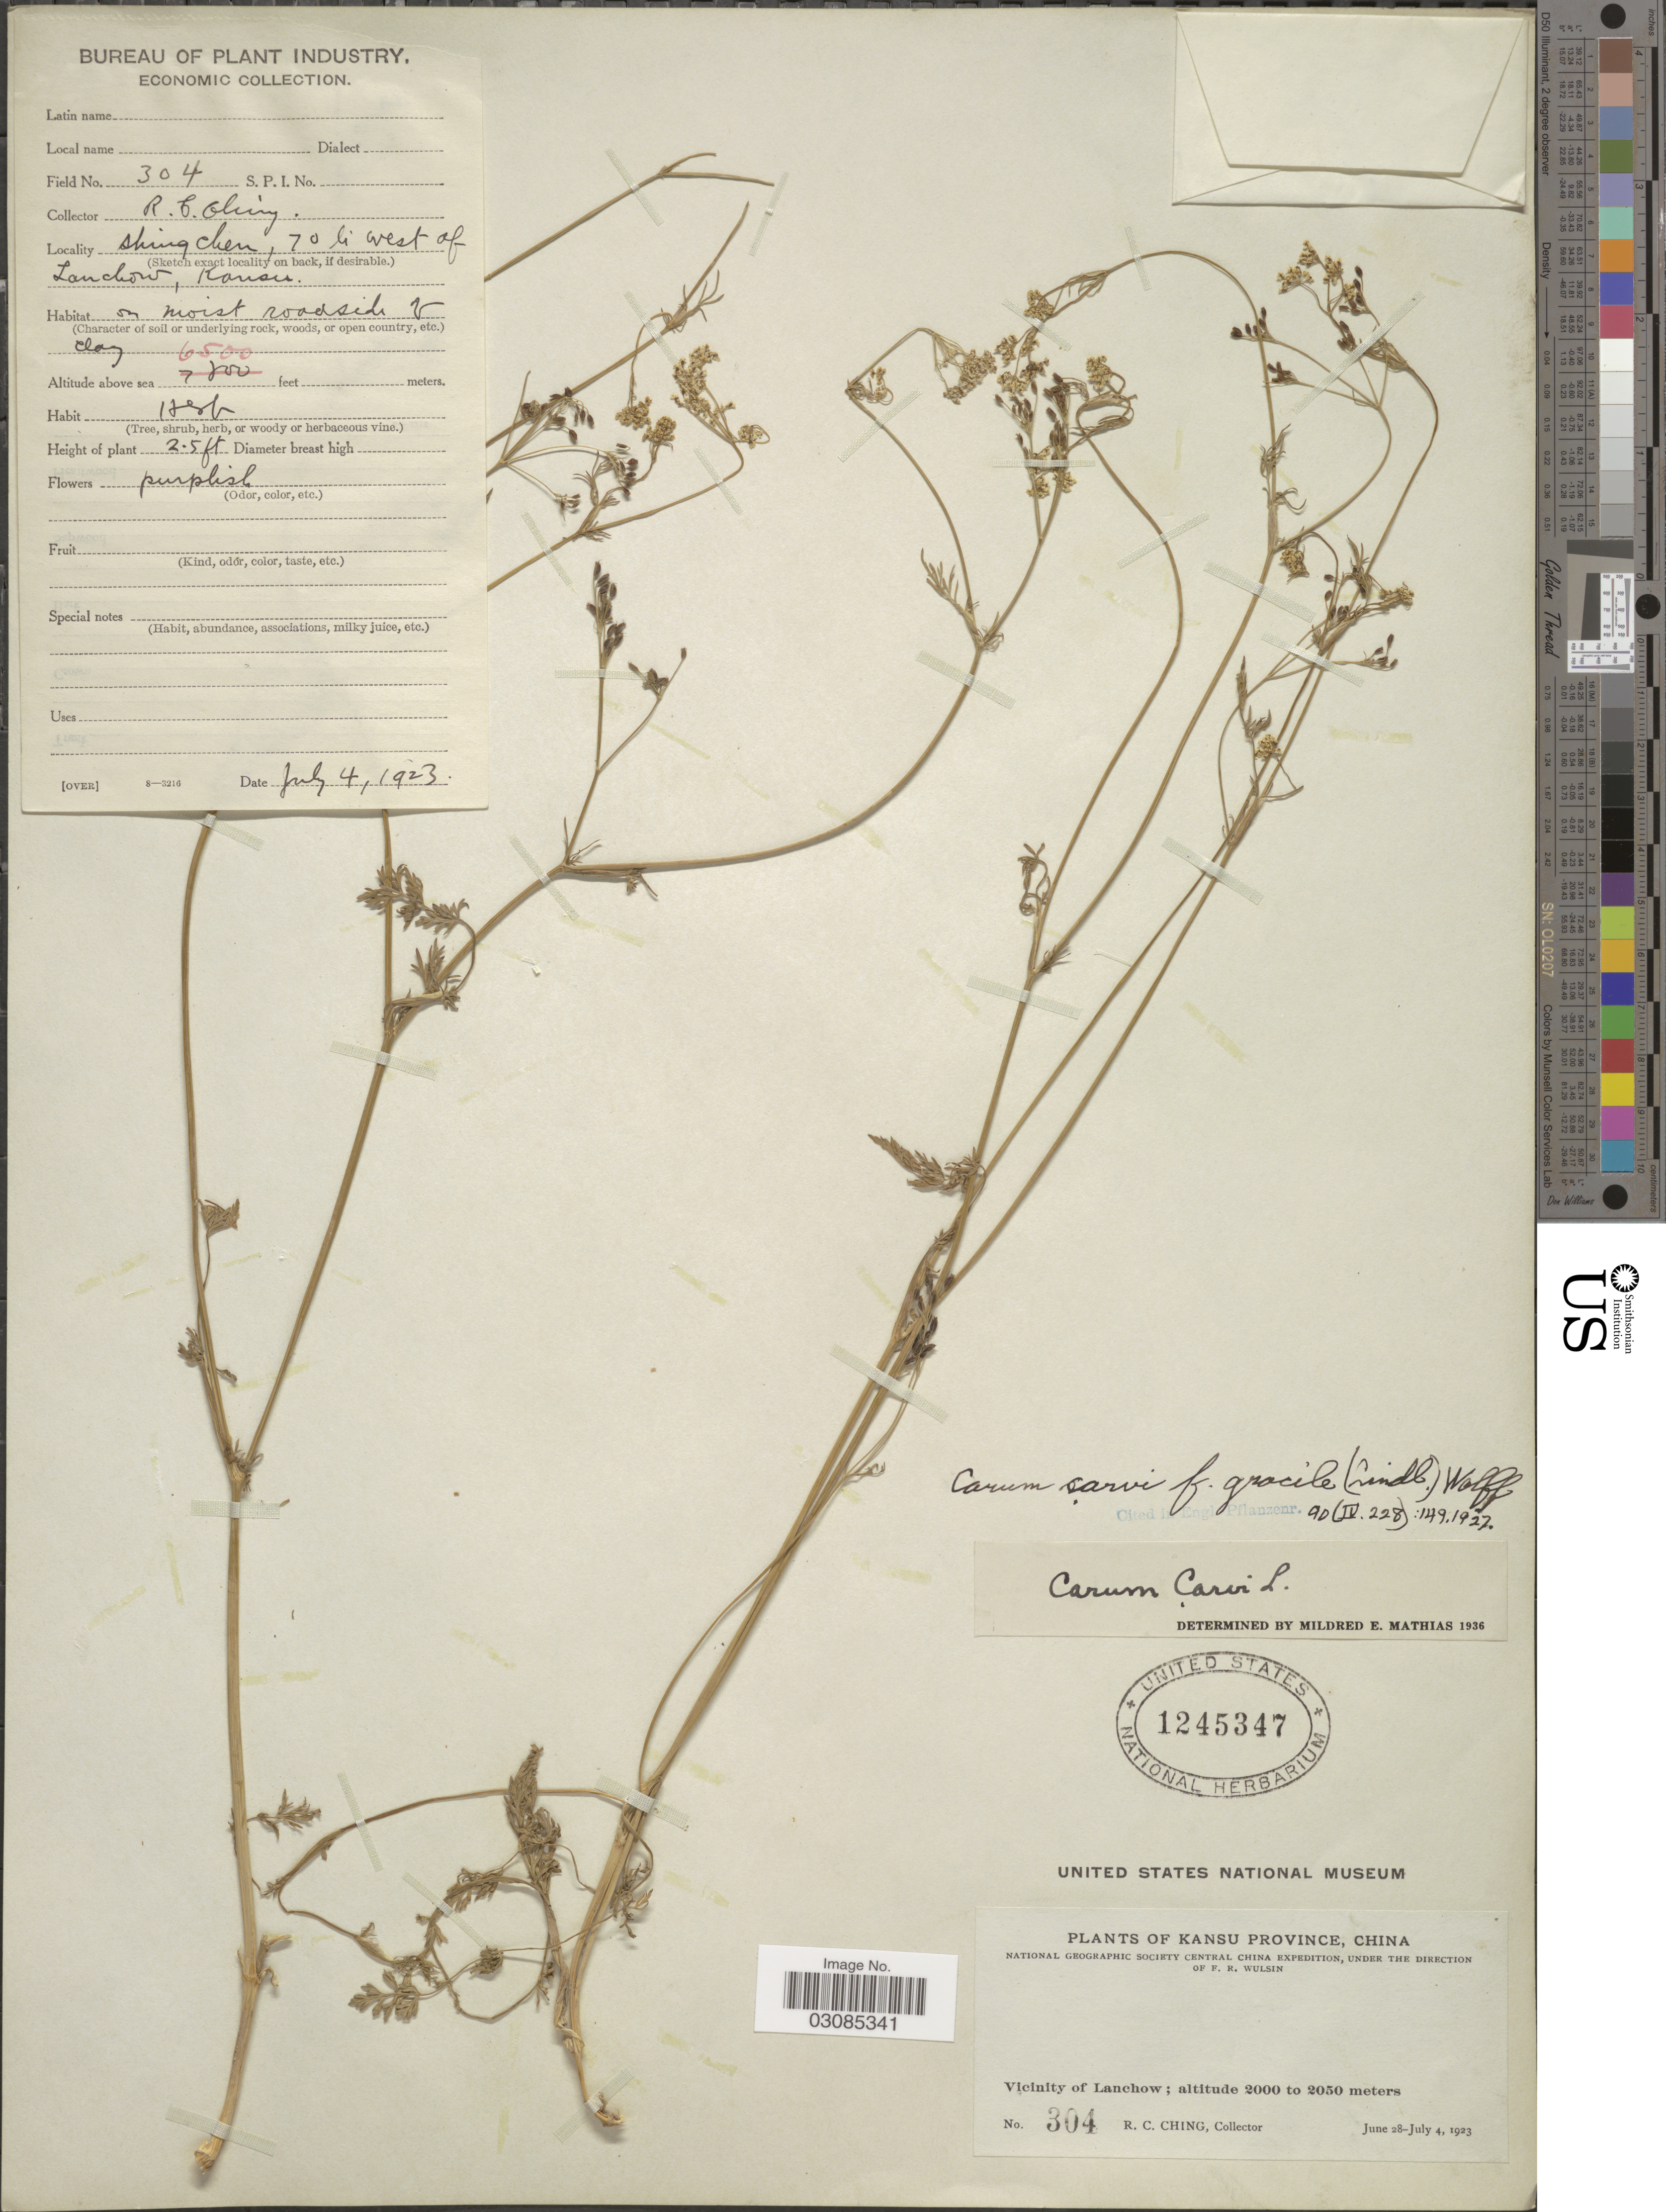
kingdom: Plantae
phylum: Tracheophyta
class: Magnoliopsida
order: Apiales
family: Apiaceae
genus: Carum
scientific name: Carum carvi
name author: L.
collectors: R. C. Ching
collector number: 304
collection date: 1923-07-04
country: China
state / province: Gansu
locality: Shing Chen, 70 k. west of Lanchow, Kansu.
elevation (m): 1981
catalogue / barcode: US 1245347